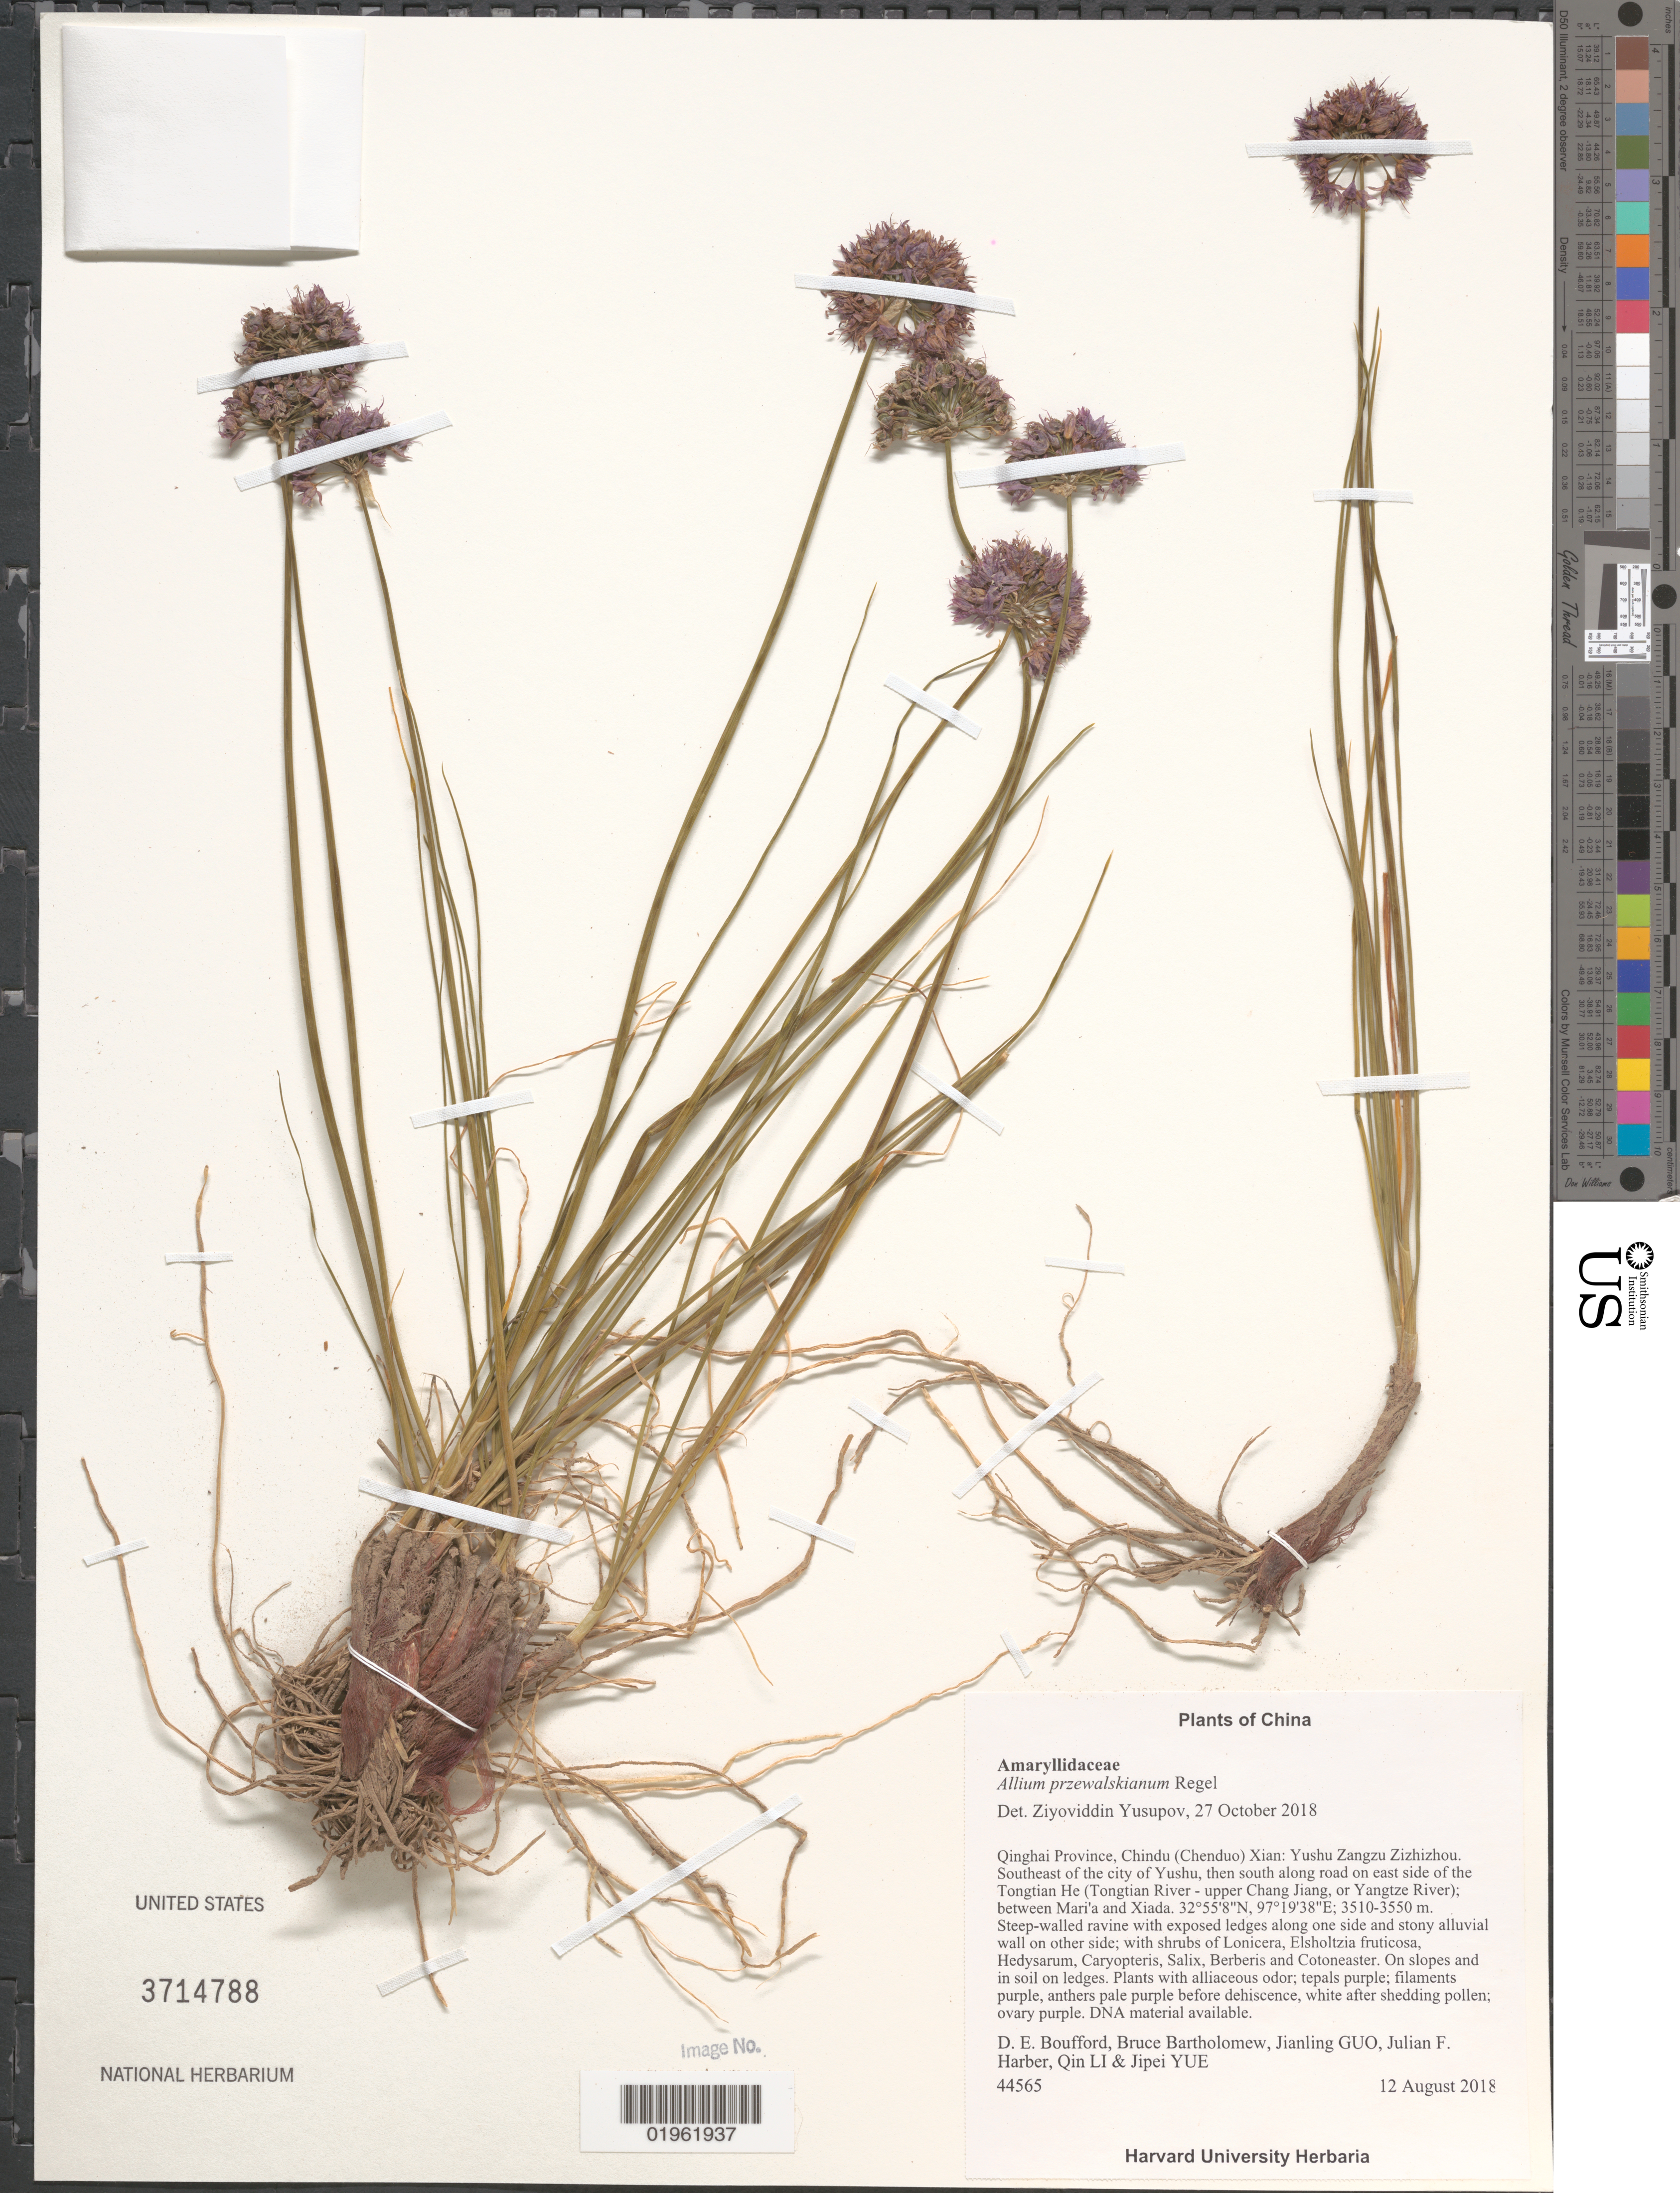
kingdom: Plantae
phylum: Tracheophyta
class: Liliopsida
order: Asparagales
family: Amaryllidaceae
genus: Allium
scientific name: Allium przewalskianum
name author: Regel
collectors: D. E. Boufford, B. Bartholomew, J. Harber & Q. J. Li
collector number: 44565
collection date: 2018-08-12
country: China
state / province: Qinghai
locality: Yushu Zangzu Zizhizhou. Southeast of the city of Yushu, then south along road on east side of the Tongtian He (Tongtian River - upper Chang Jiang, or Yangtze River); between Mari'a and Xiada.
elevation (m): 3510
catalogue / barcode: US 3714788